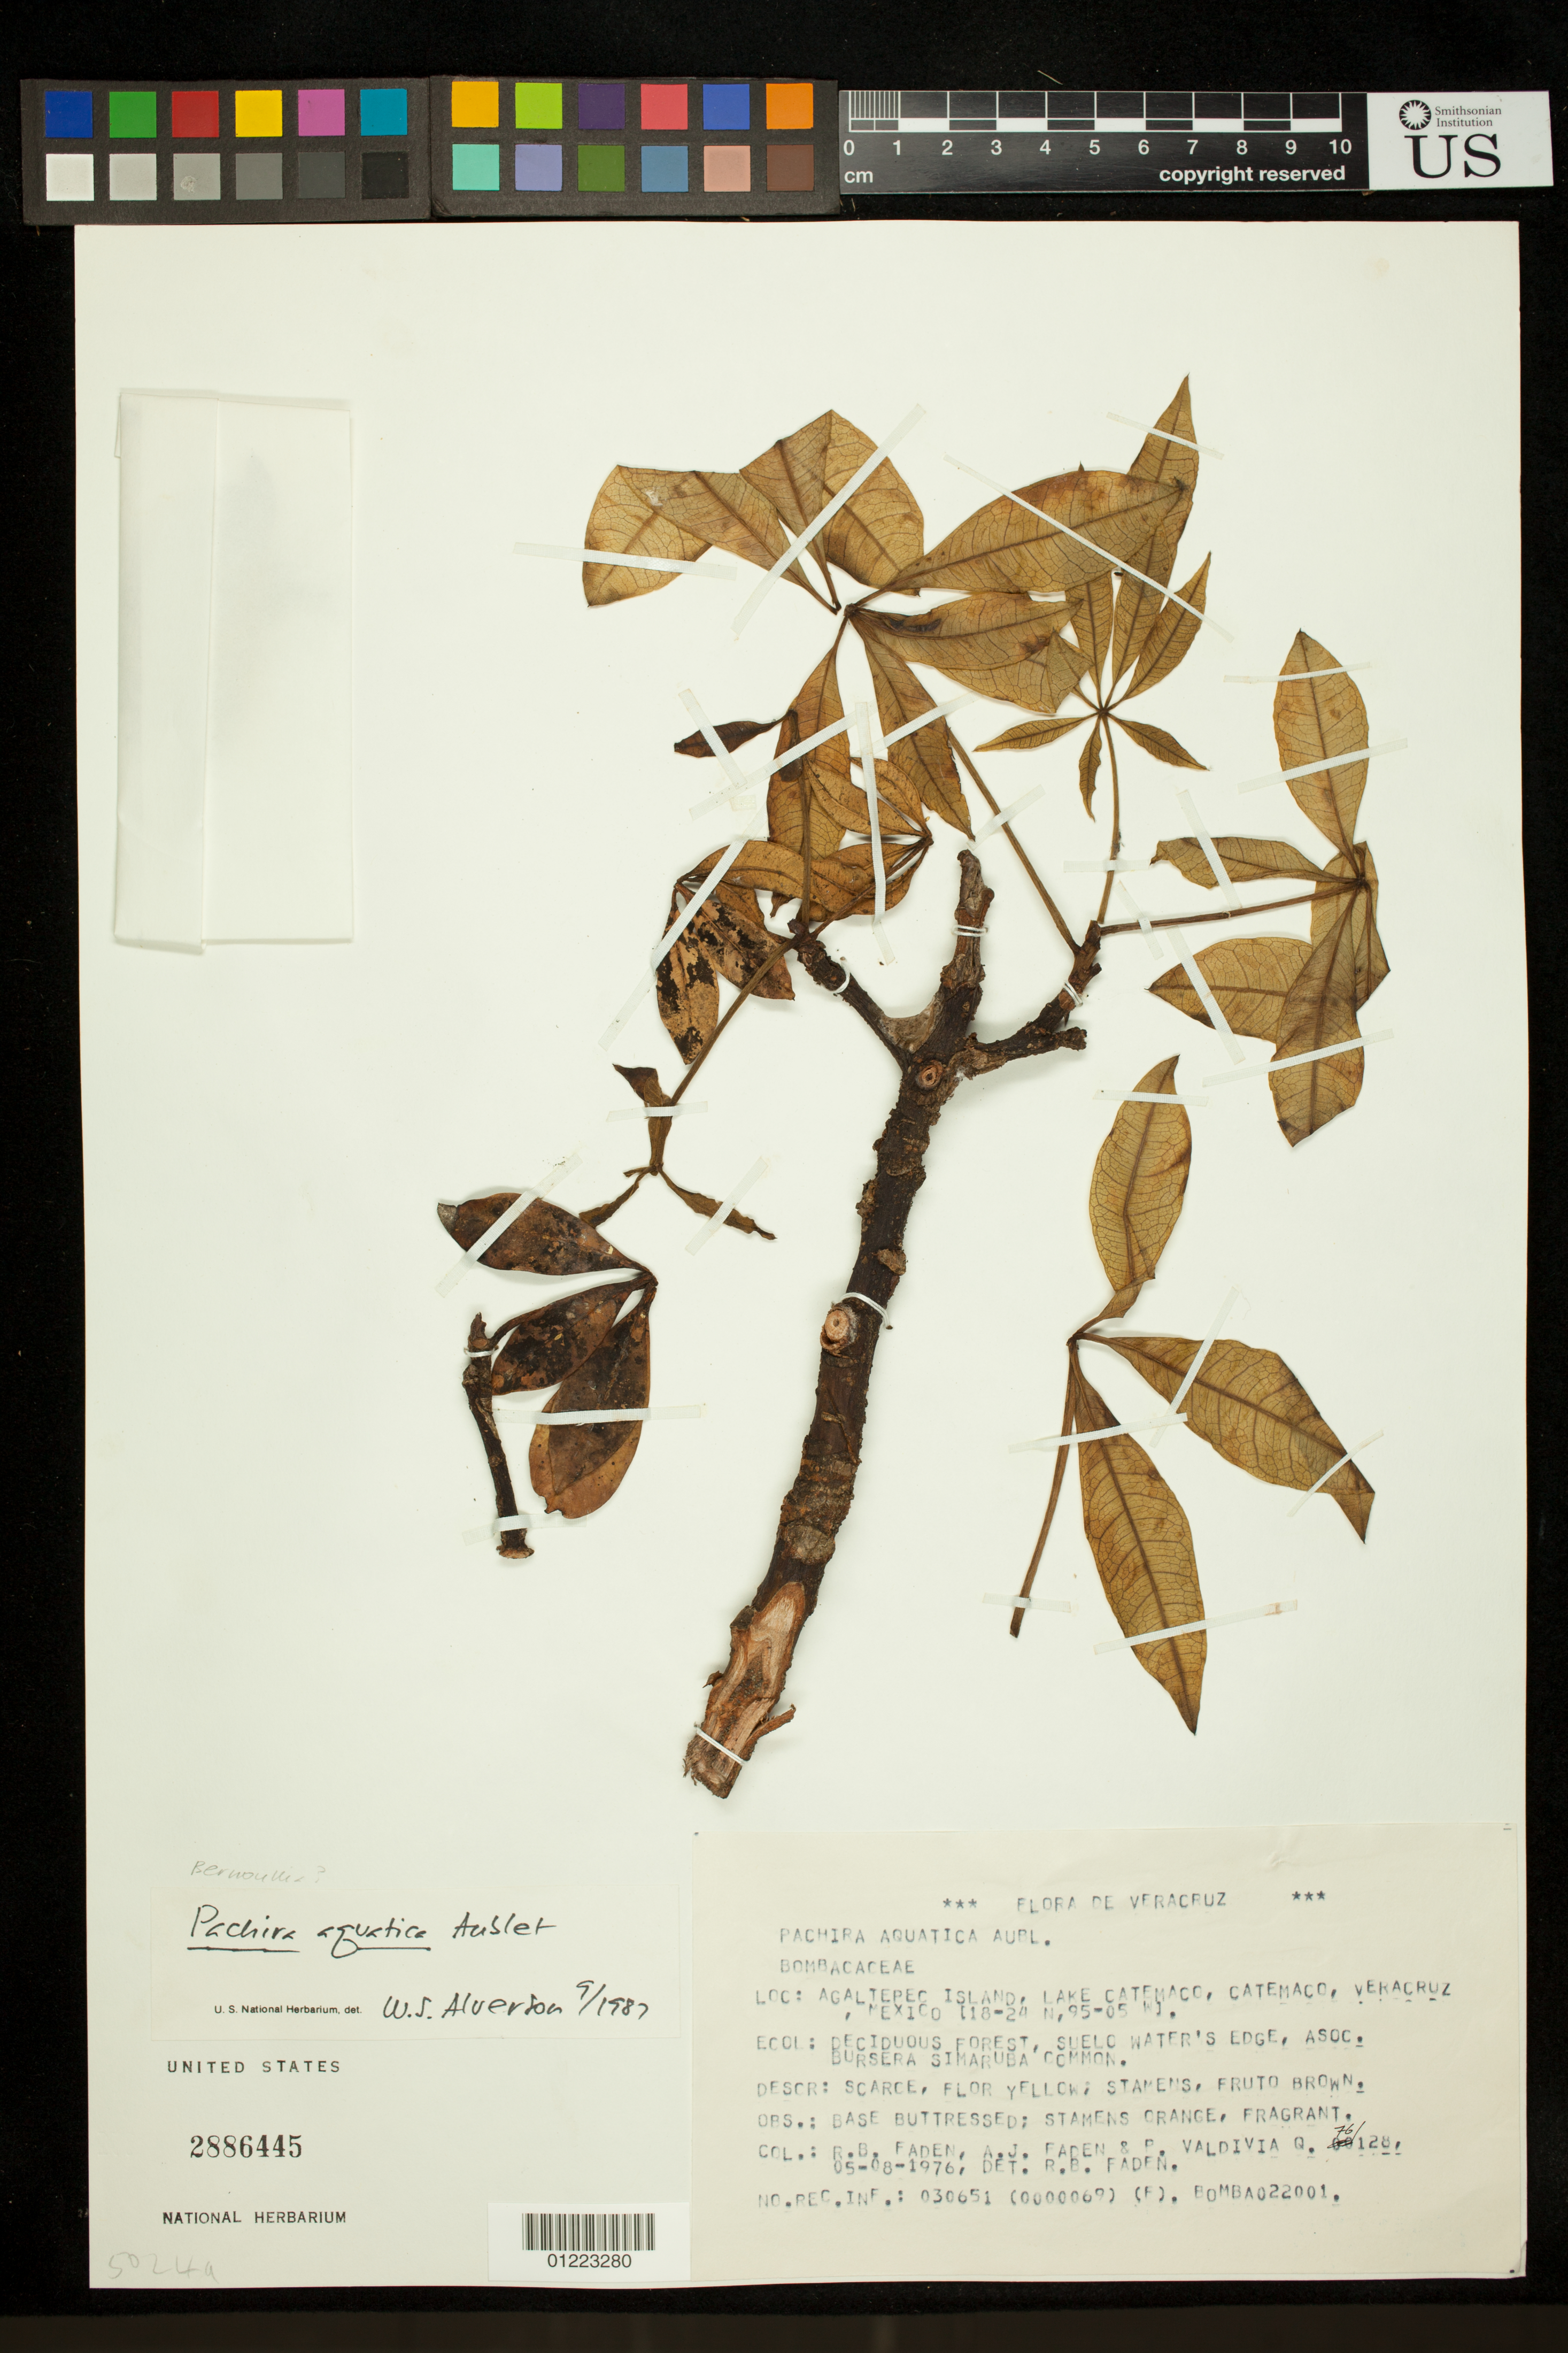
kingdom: Plantae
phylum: Tracheophyta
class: Magnoliopsida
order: Malvales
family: Malvaceae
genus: Pachira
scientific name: Pachira aquatica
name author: Aubl.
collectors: R. B. Faden, A. J. Faden & P. E. Valdivia Q.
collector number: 76/128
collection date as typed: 8/5/1976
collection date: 1976-08-05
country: Mexico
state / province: Veracruz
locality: Agaltepec Island, Lake Catemaco, Catemaco, Veracruz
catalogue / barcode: US 2886445